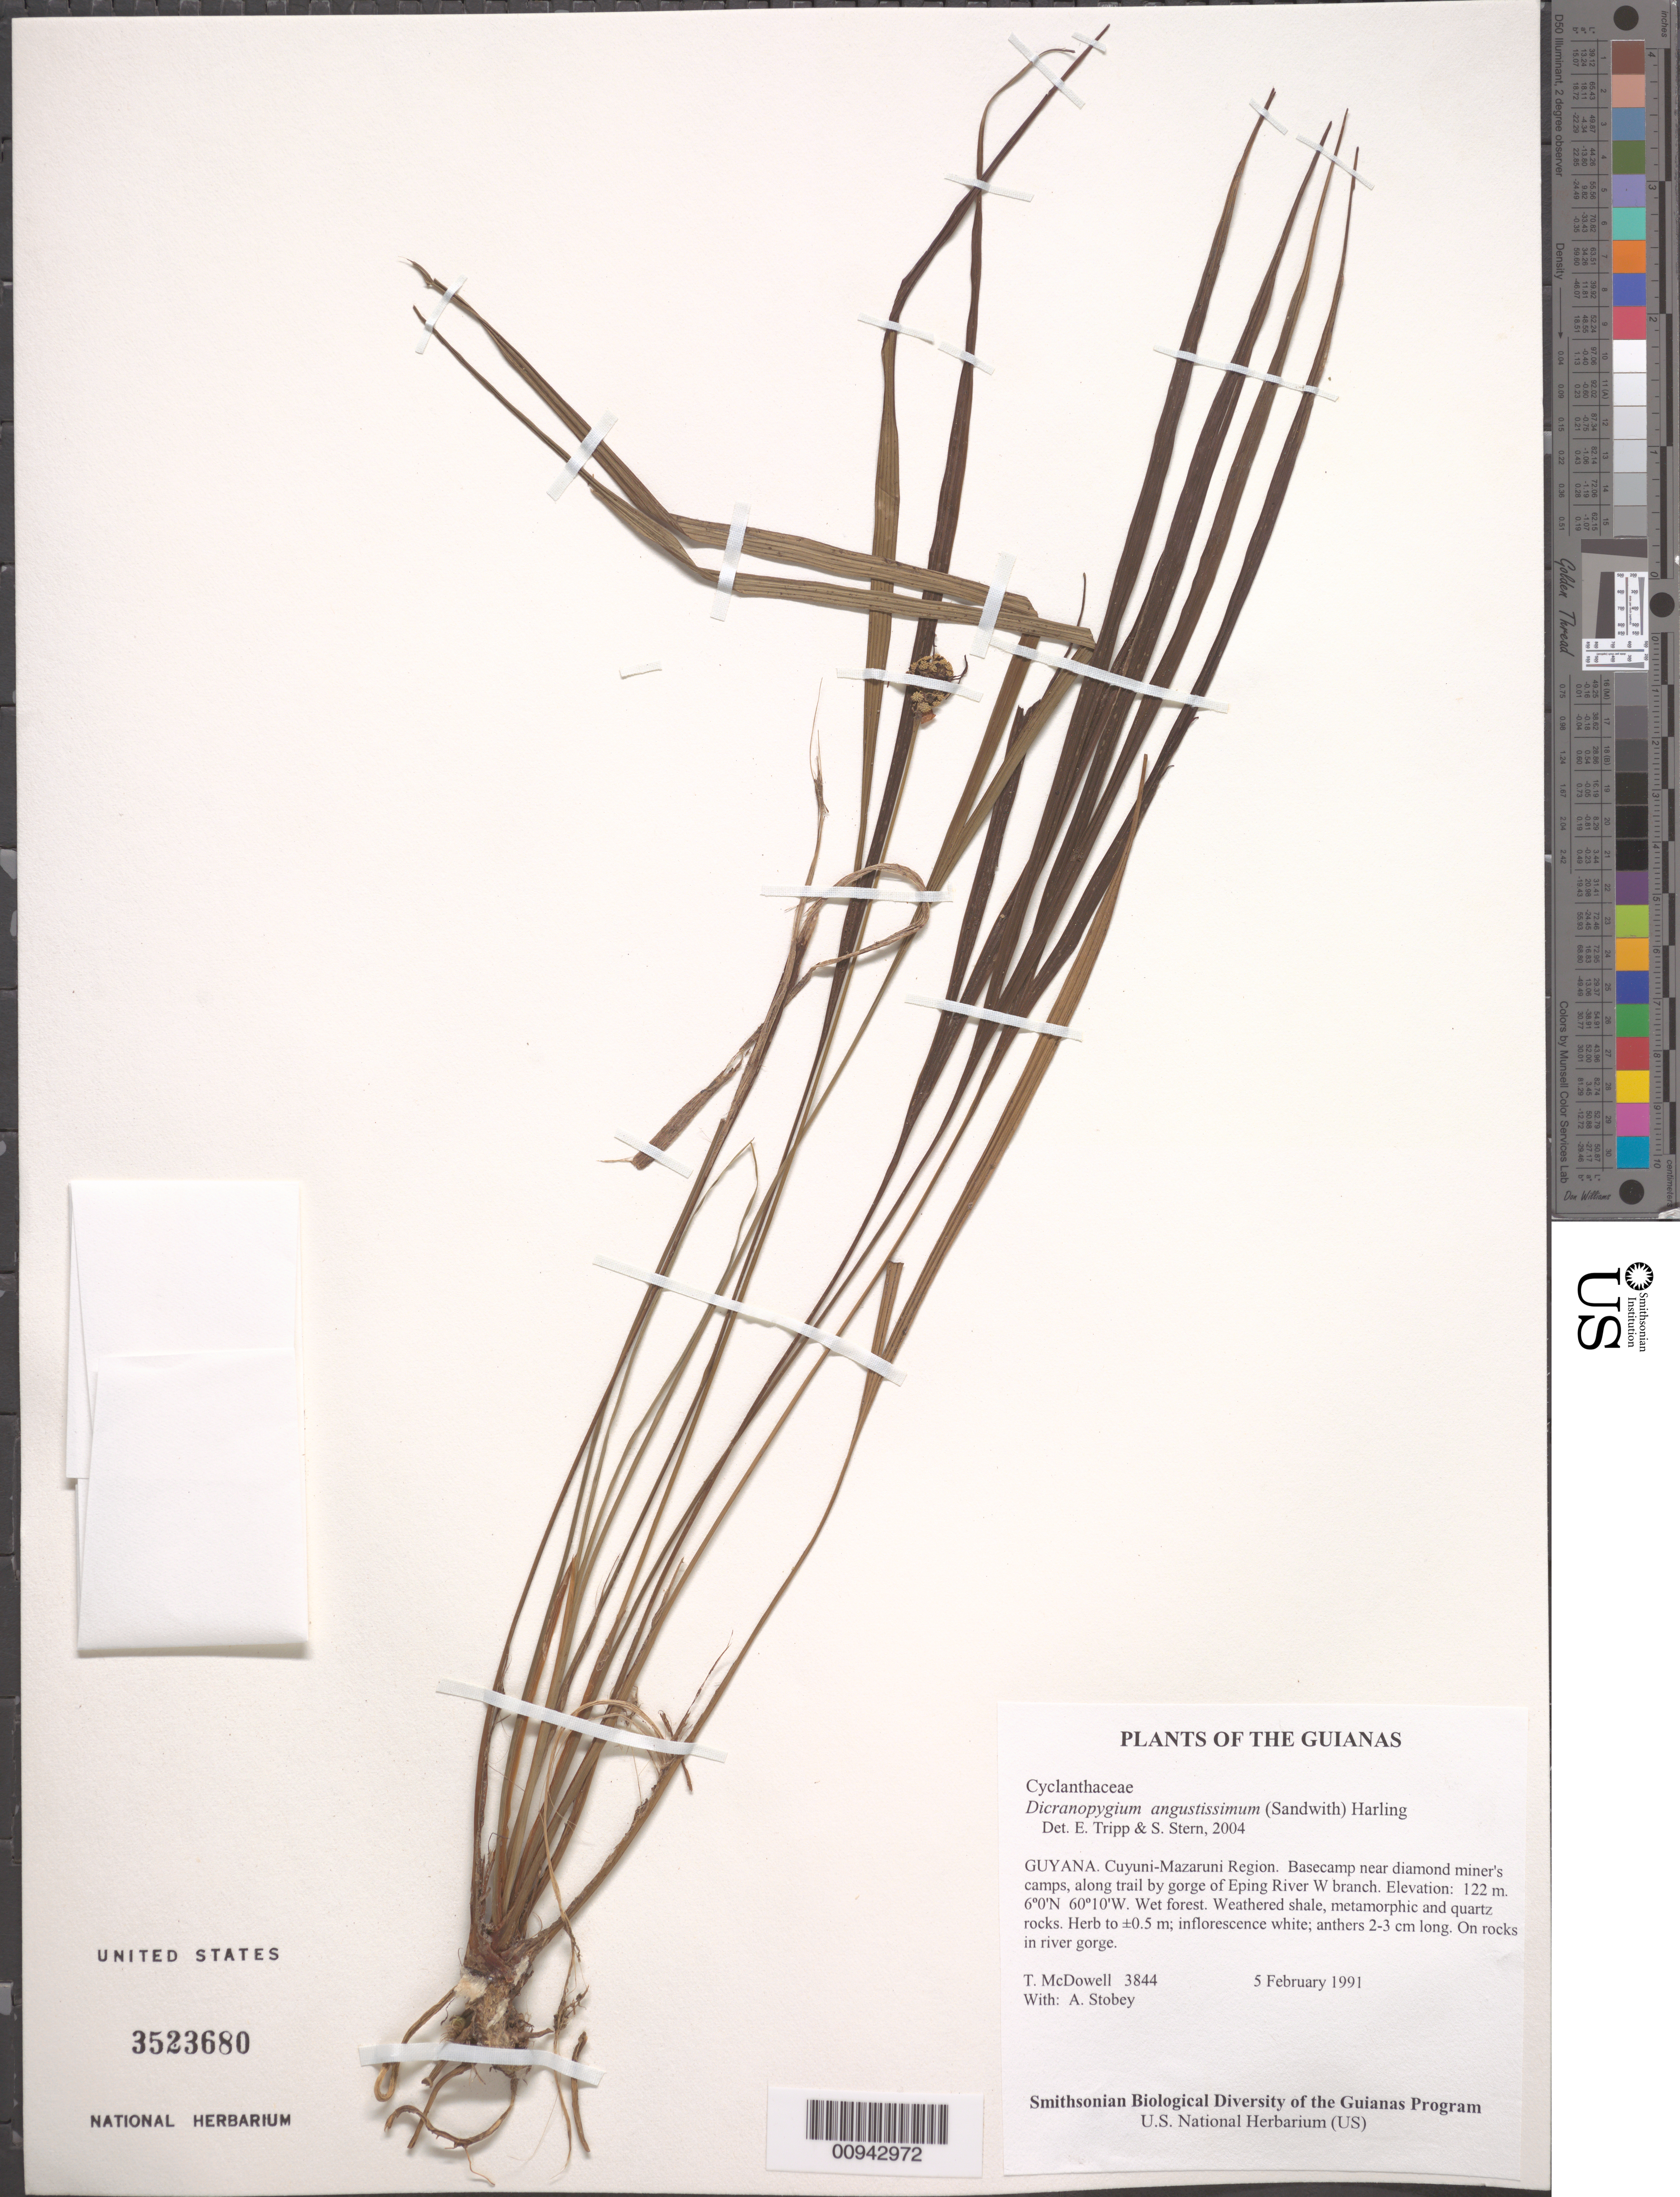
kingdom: Plantae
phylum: Tracheophyta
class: Liliopsida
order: Pandanales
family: Cyclanthaceae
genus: Dicranopygium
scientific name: Dicranopygium angustissimum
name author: (Sandwith) Harling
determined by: Tripp, E. A.; Stern, S. R.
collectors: T. McDowell & A. Stobey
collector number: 3844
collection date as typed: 5 February 1991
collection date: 1991-02-05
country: Guyana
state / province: Cuyuni-Mazaruni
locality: Basecamp near diamond miner's camps, along trail by gorge of Eping River W branch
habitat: Wet forest. Weathered shale, metamorphic and quartz rocks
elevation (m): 122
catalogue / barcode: US 3523680